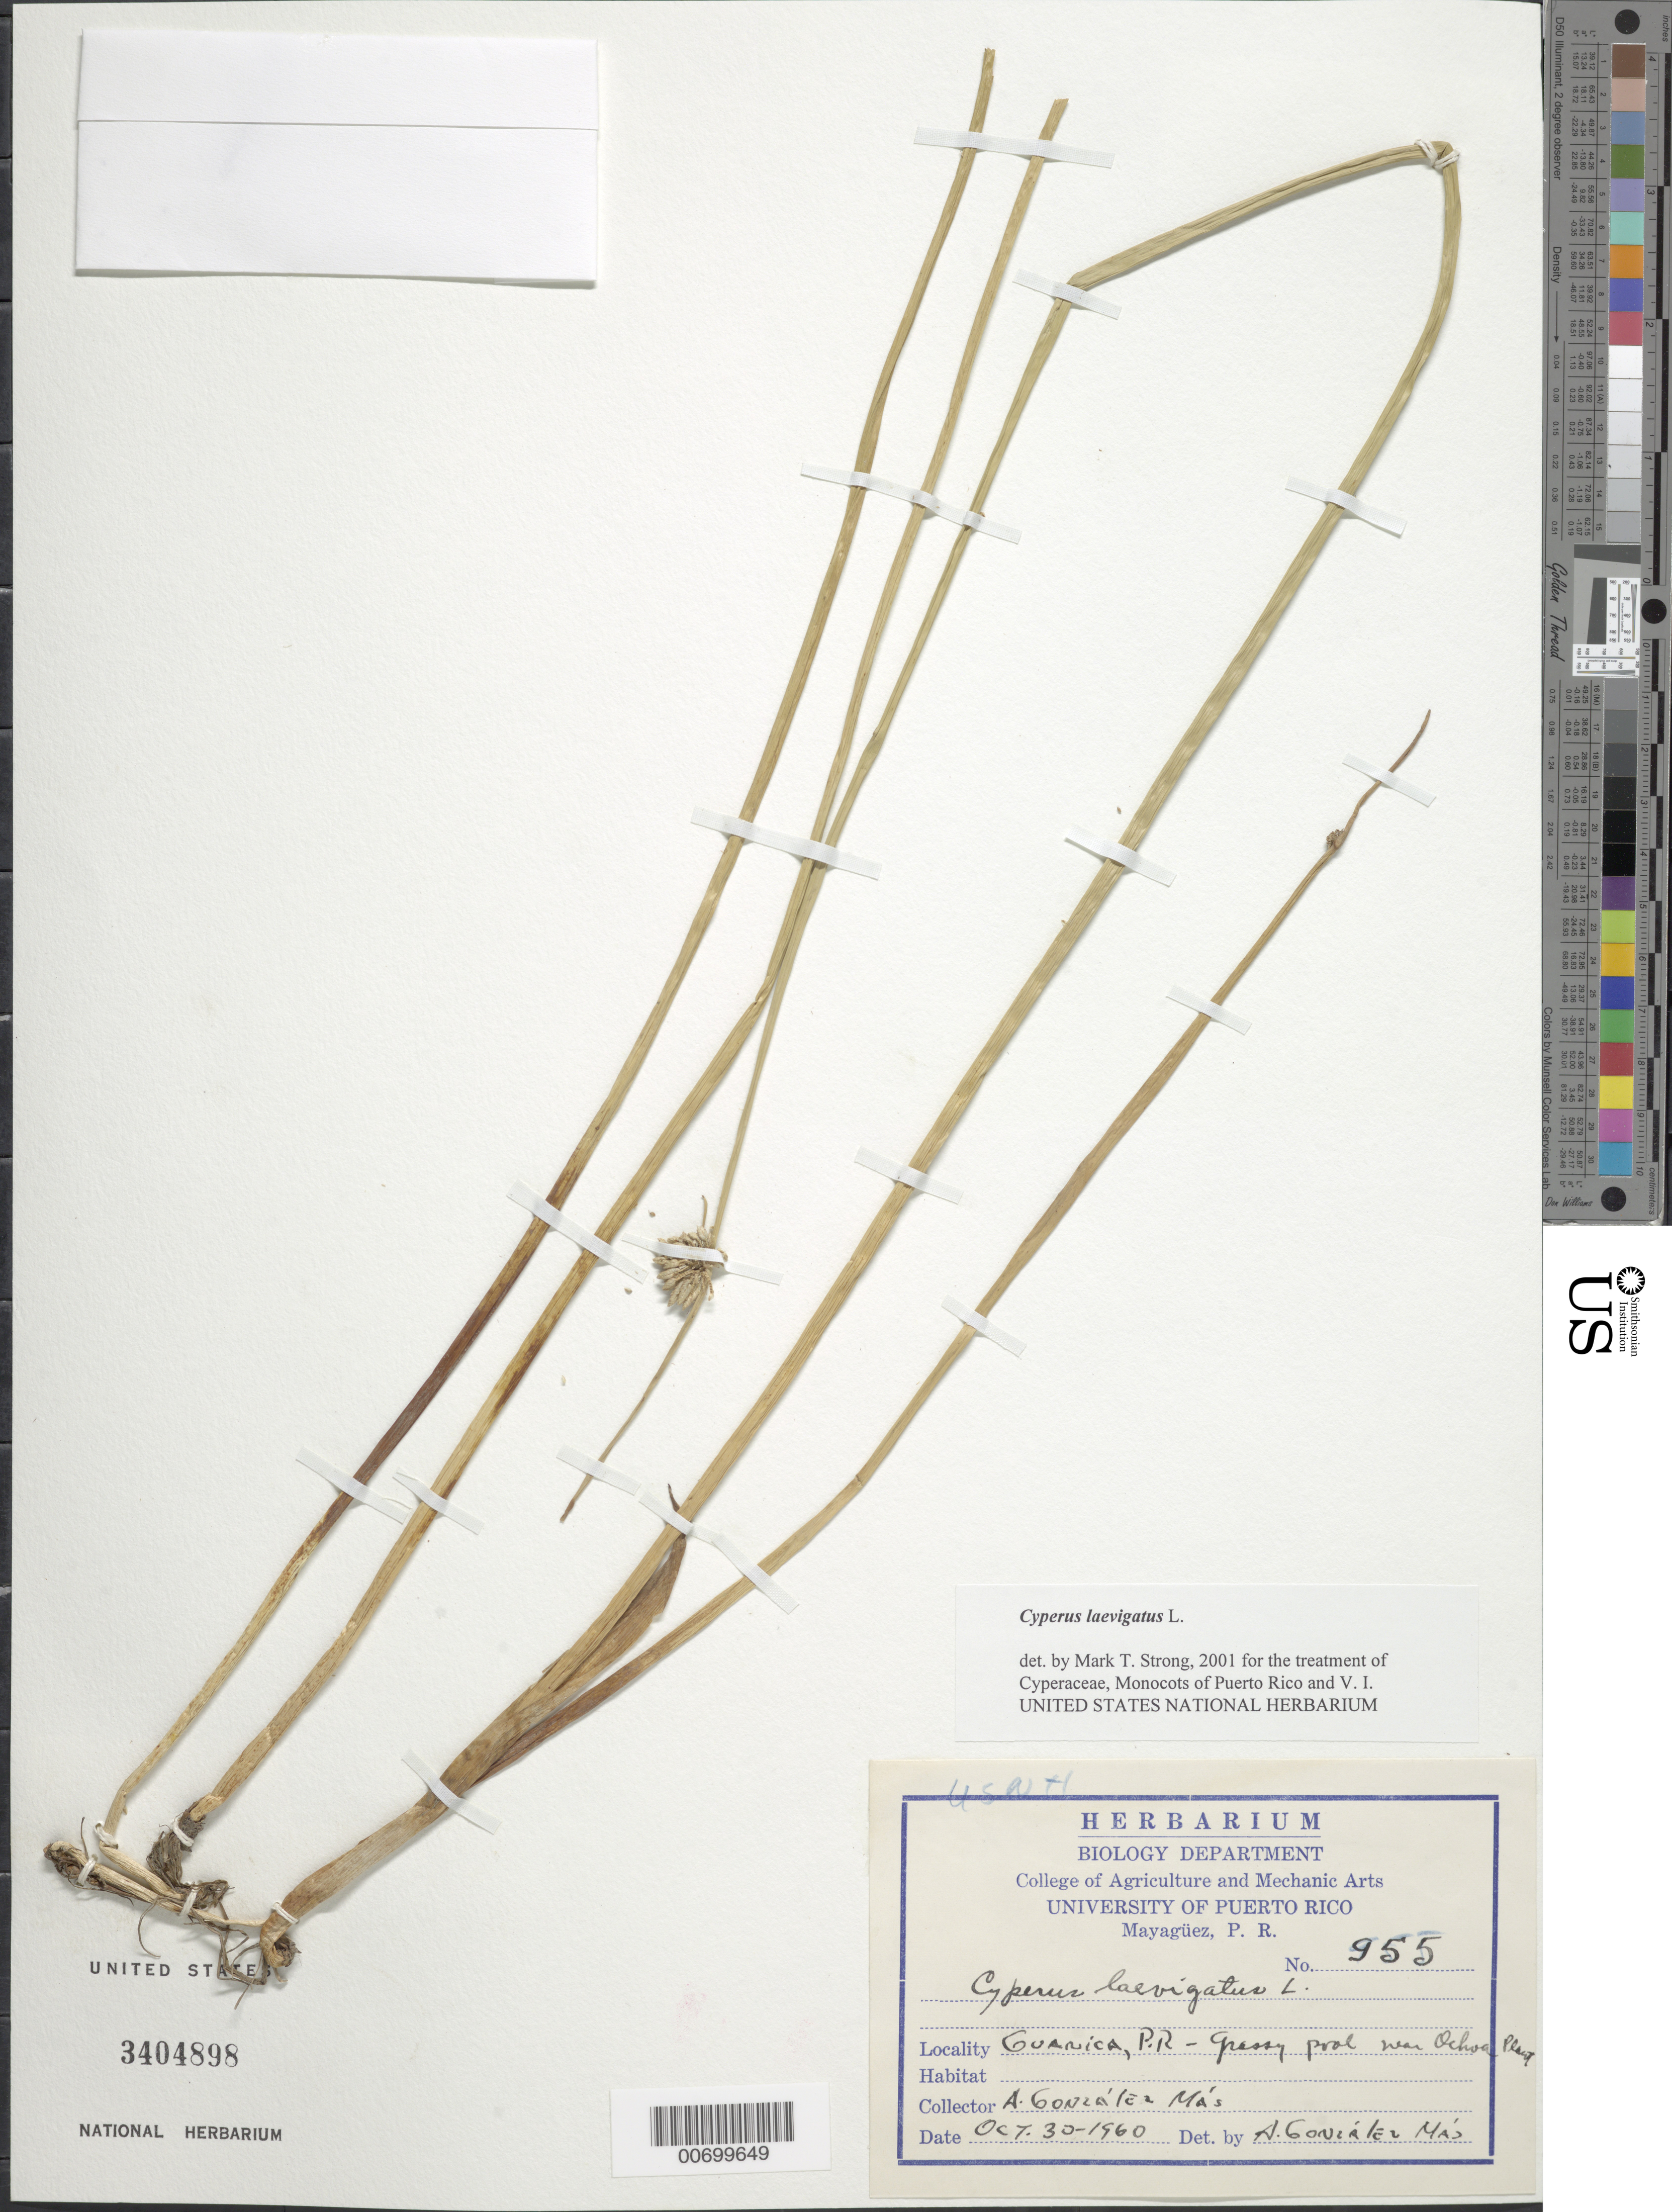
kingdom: Plantae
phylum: Tracheophyta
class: Liliopsida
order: Poales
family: Cyperaceae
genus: Cyperus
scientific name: Cyperus laevigatus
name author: L.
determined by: Strong, M. T., (US), Smithsonian Institution - National Museum of Natural History (UNITED STATES)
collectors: A. González Más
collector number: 955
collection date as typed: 30 Oct 1960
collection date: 1960-10-30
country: Puerto Rico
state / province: Guánica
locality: Guanica.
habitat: Grassy pool near Ochoa Plant.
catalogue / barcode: US 3404898